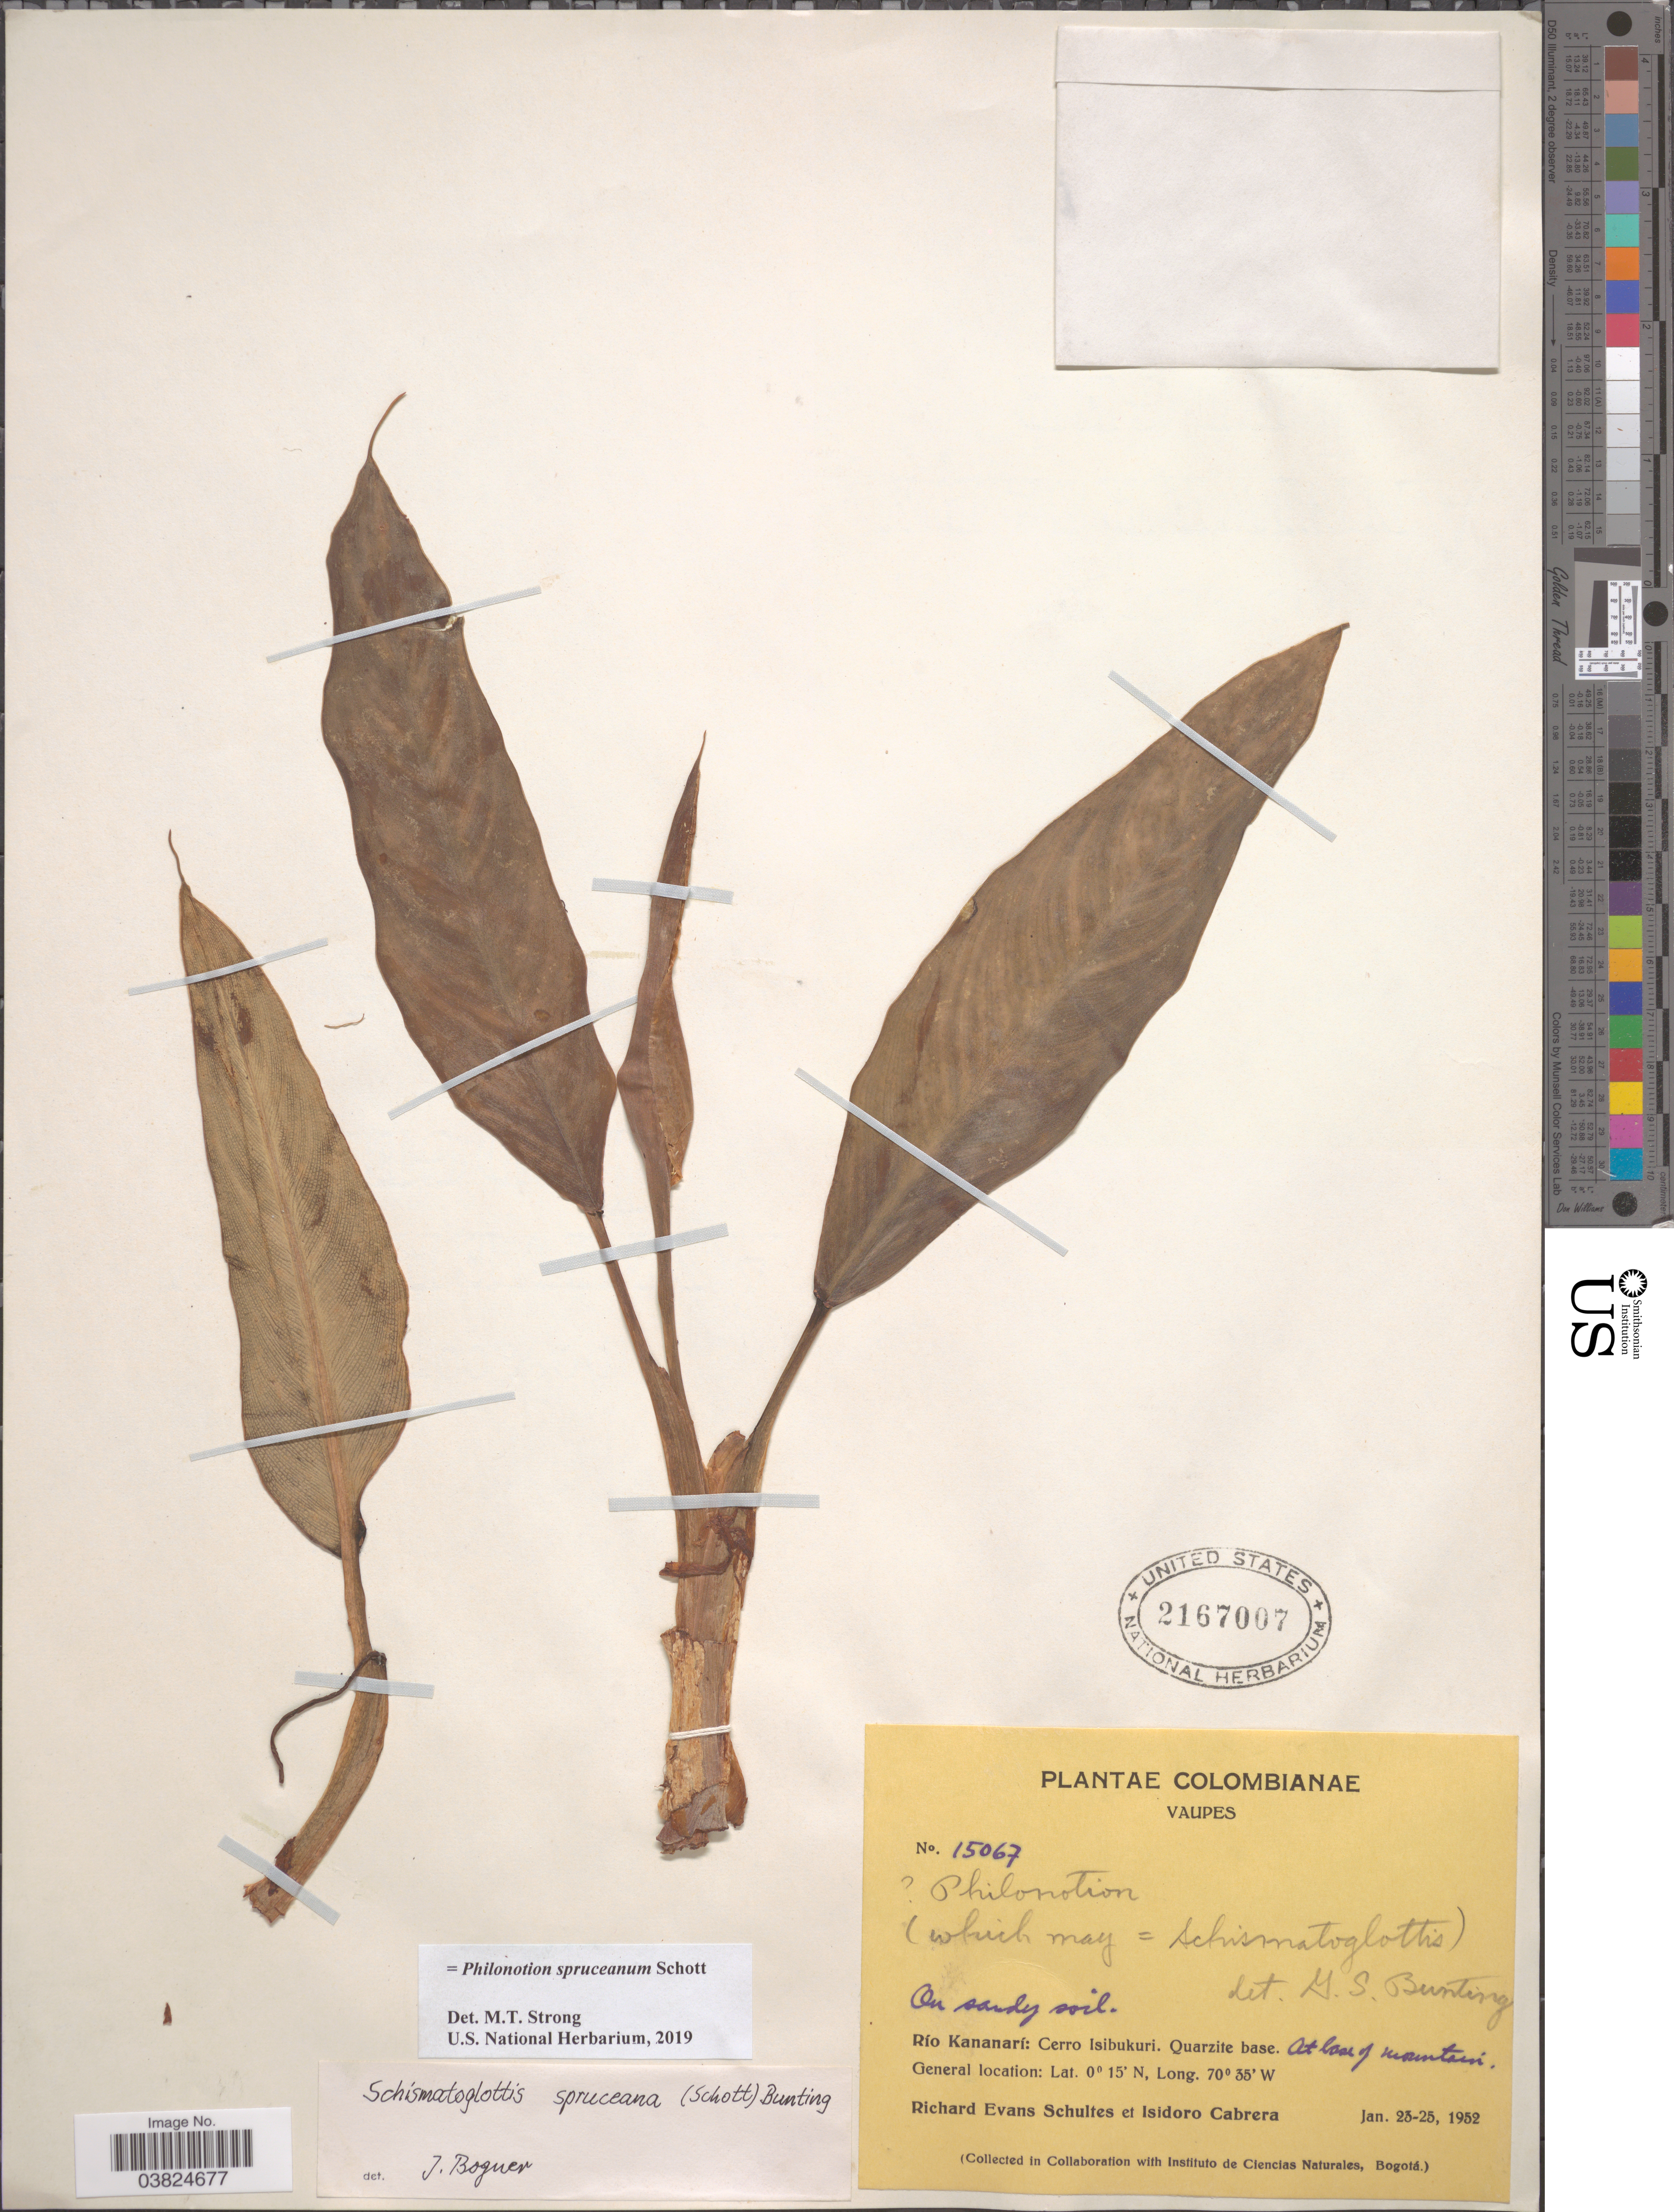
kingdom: Plantae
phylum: Tracheophyta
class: Liliopsida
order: Alismatales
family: Araceae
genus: Philonotion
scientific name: Philonotion spruceanum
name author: Schott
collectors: R. E. Schultes & I. Cabrera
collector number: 15067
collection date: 1952-01-23/1952-01-25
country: Colombia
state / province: Vaupés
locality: Río Kananarí: Cerro Isibukuri. Querzite base.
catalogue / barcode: US 2167007